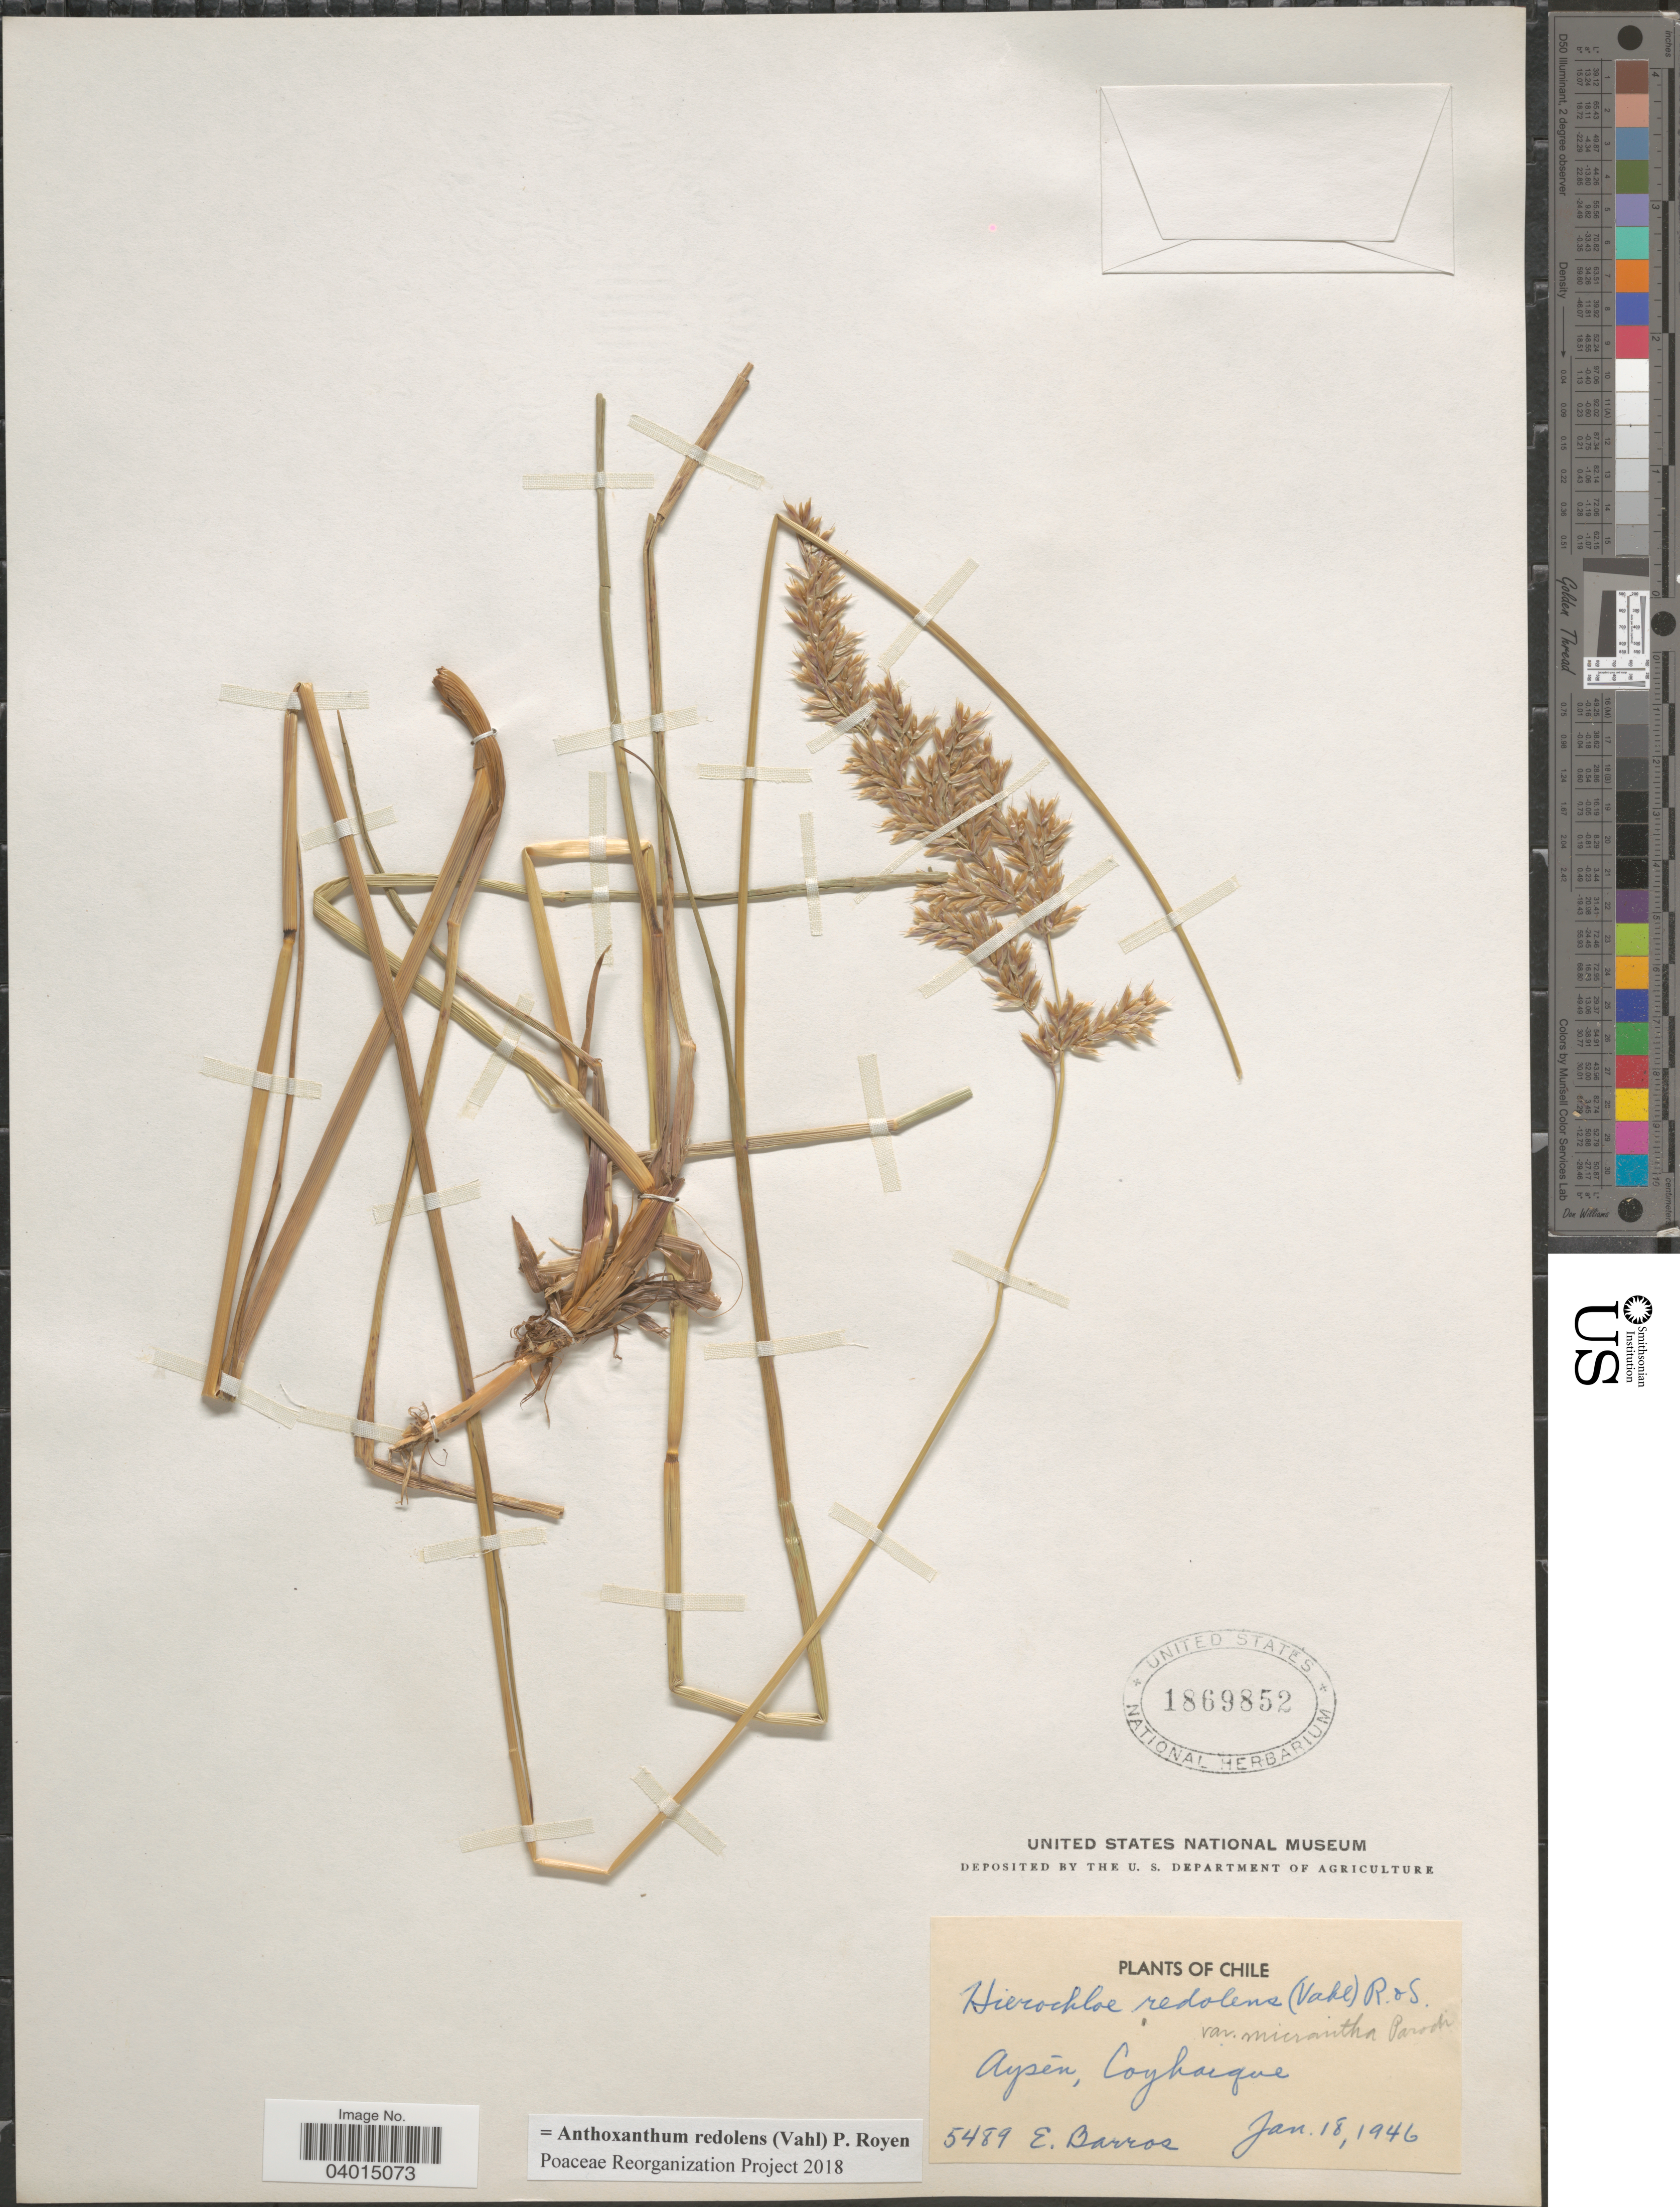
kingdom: Plantae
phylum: Tracheophyta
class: Liliopsida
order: Poales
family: Poaceae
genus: Anthoxanthum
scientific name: Anthoxanthum redolens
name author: (Vahl) P. Royen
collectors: E. Barros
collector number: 5489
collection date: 1946-01-18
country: Chile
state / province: Aisén (XI)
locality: Aysén, Coyhaique.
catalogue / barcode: US 1869852